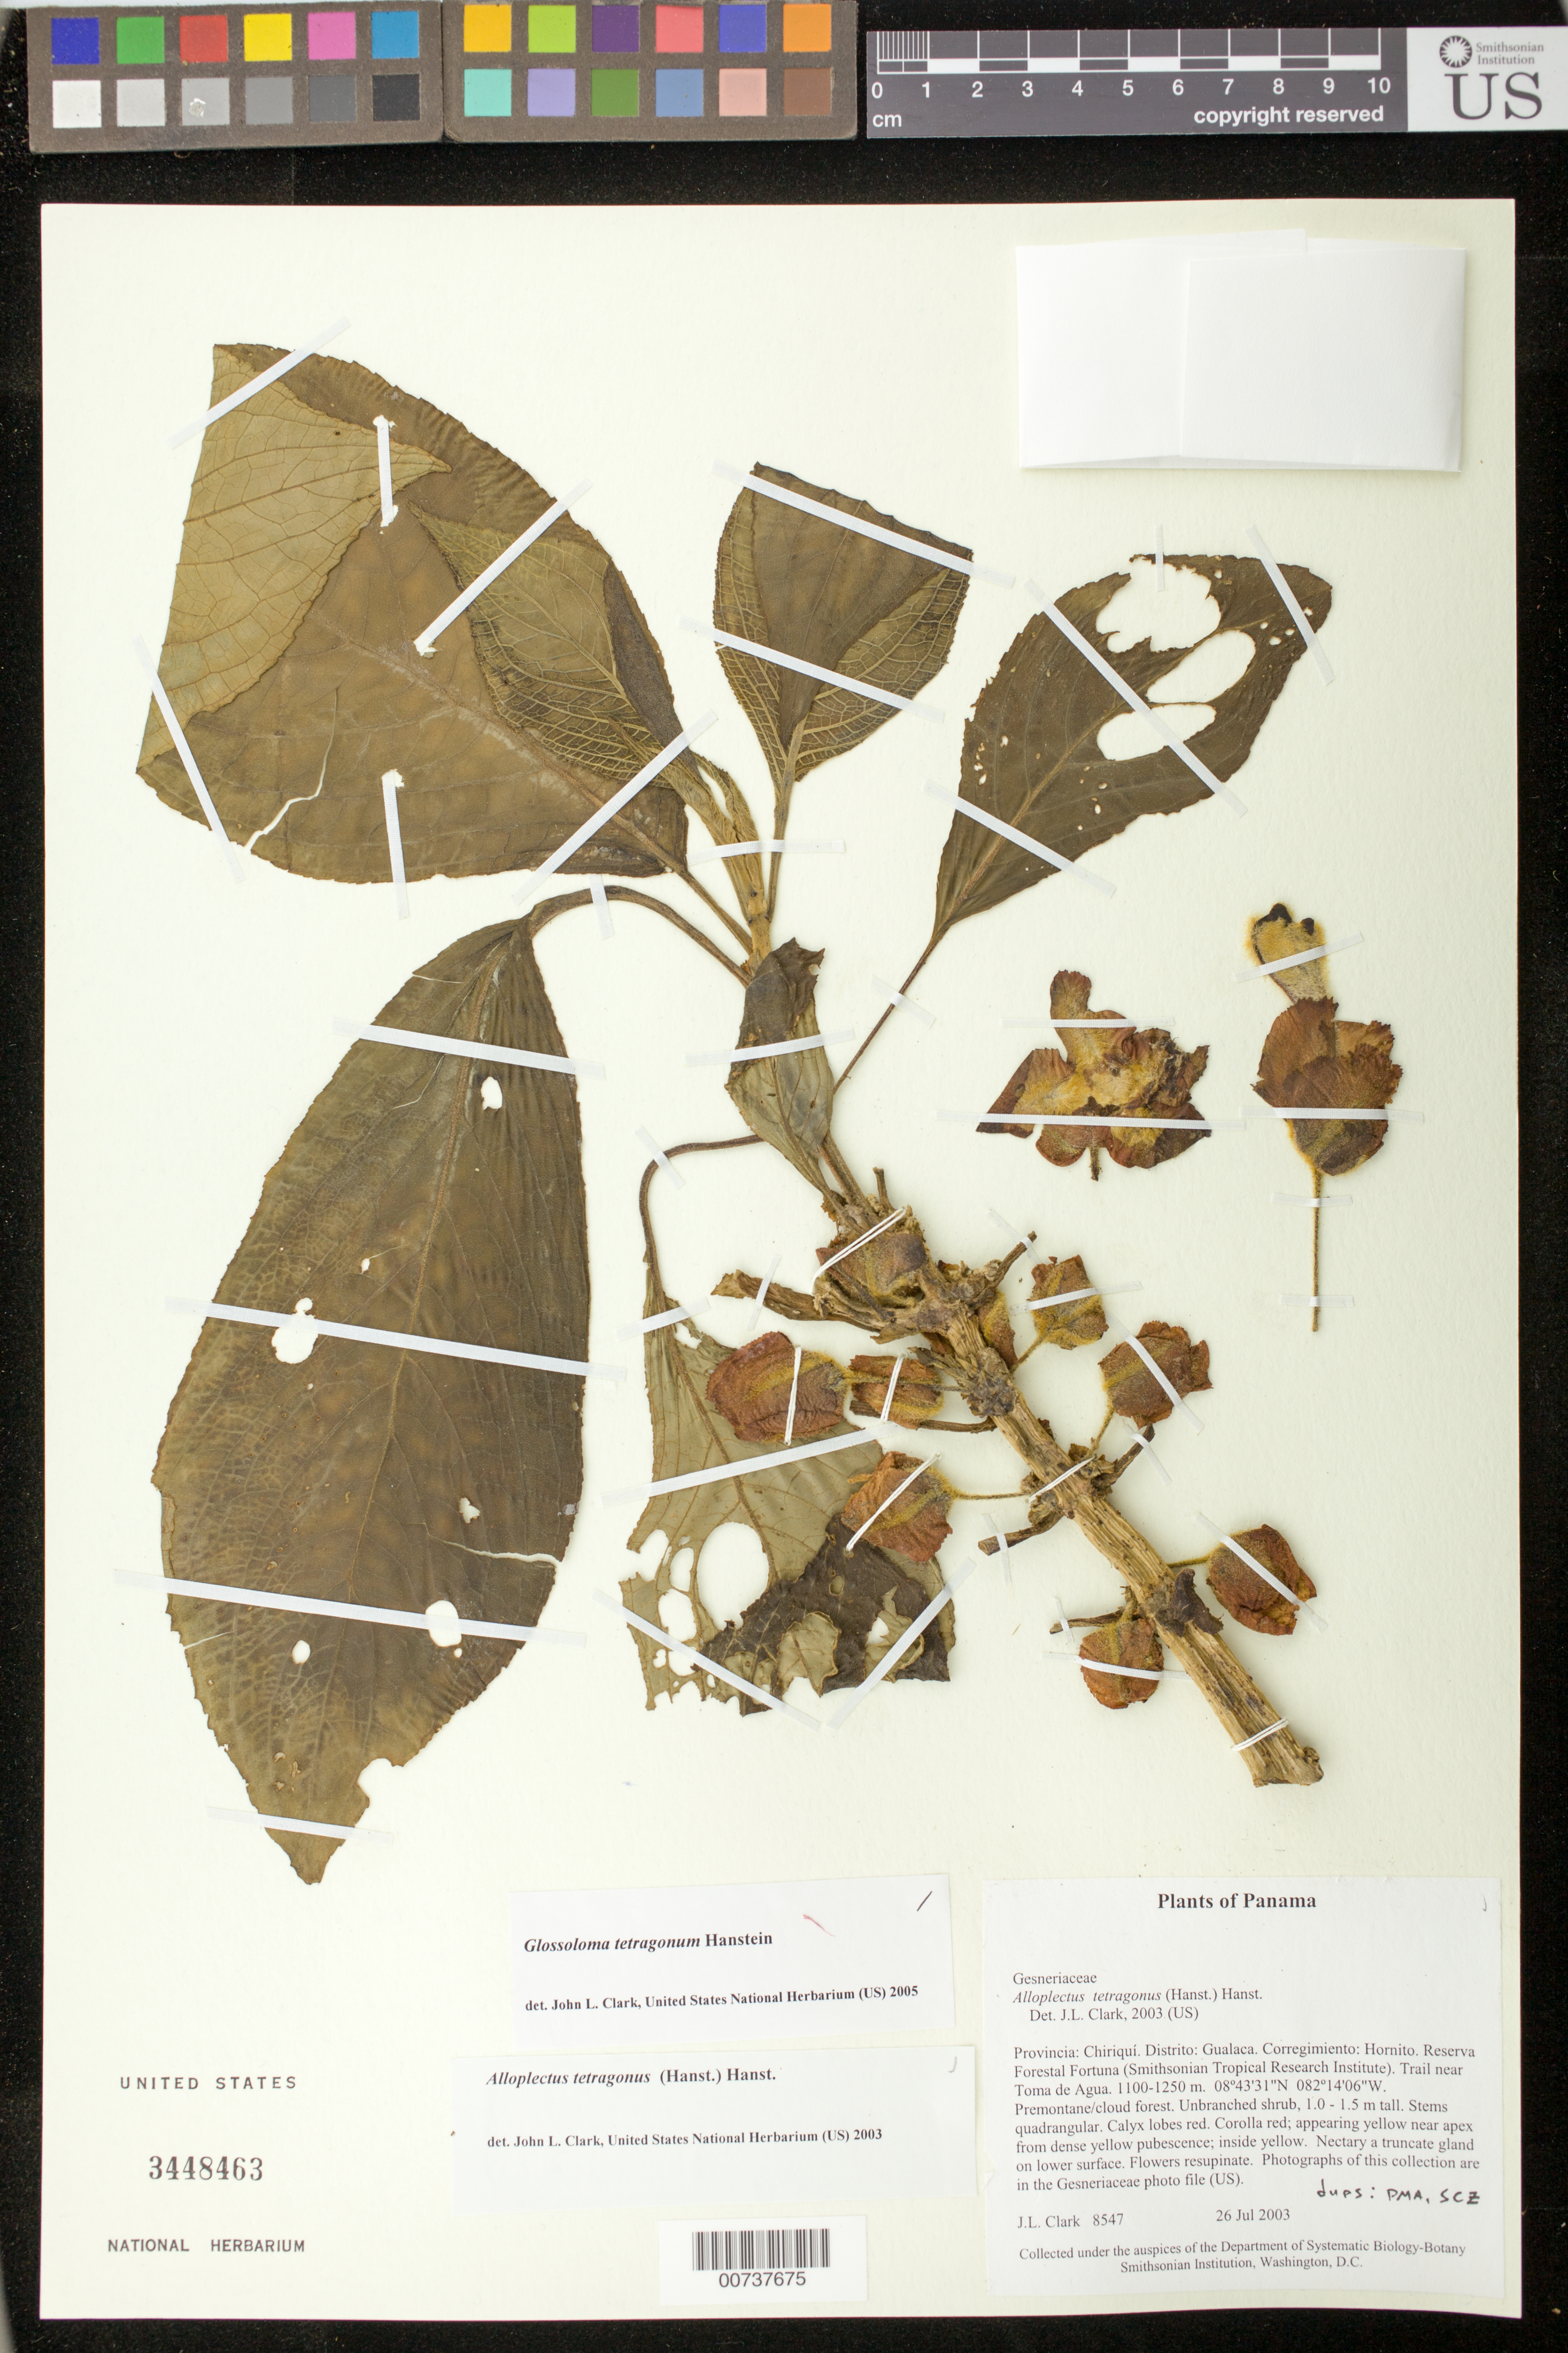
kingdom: Plantae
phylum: Tracheophyta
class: Magnoliopsida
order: Lamiales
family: Gesneriaceae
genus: Glossoloma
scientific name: Glossoloma tetragonum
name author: Hanst.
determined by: Clark, J. L., (SEL), The Marie Selby Botanical Garden (UNITED STATES)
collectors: J. L. Clark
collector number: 8547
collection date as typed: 26 Jul 2003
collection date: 2003-07-26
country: Panama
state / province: Chiriqui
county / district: Gualaca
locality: Gualaca. Corregimiento: Hornito. Reserva Forestal Fortuna (Smithsonian Tropical Research Institute). Trail near Toma de Agua.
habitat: Premontane/cloud forest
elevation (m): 1100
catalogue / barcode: US 3448463